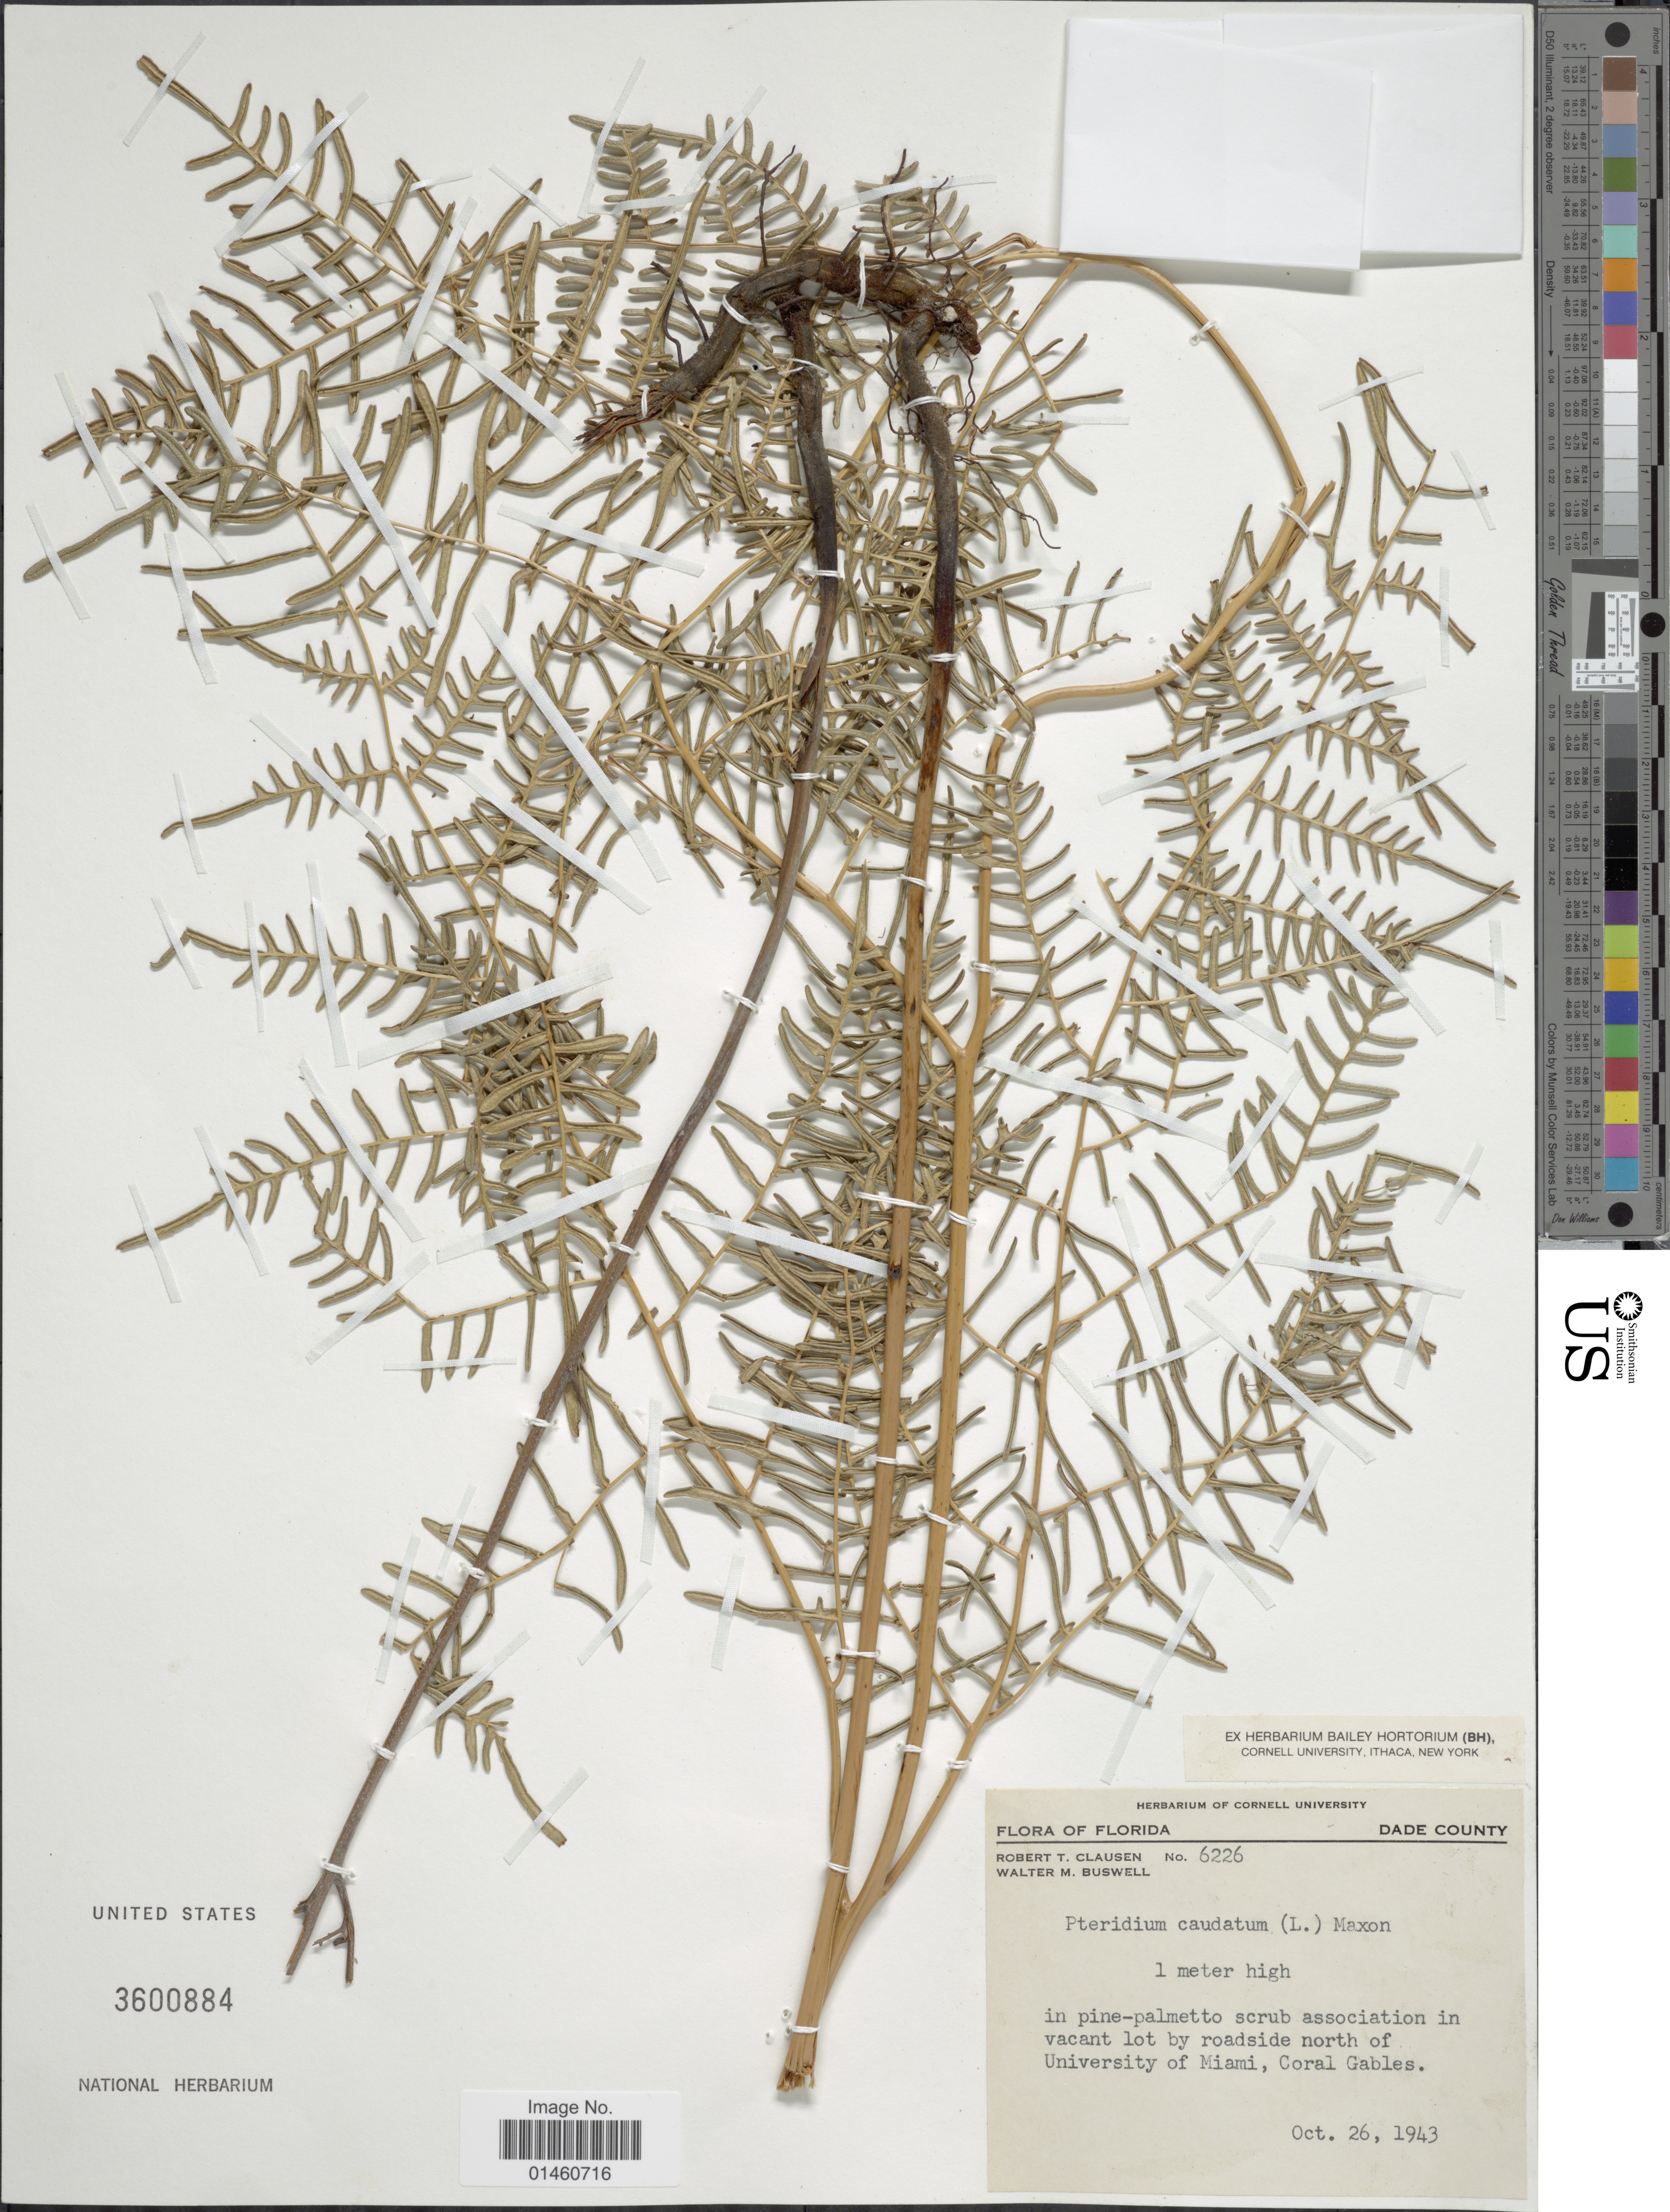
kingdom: Plantae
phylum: Tracheophyta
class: Polypodiopsida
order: Polypodiales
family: Dennstaedtiaceae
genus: Pteridium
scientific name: Pteridium caudatum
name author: (L.) Maxon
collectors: R. T. Clausen & W. Buswell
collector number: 6226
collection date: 1943-10-26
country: United States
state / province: Florida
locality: By roadside north of University of Miami, Coral Gables, Dade County.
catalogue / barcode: US 3600884